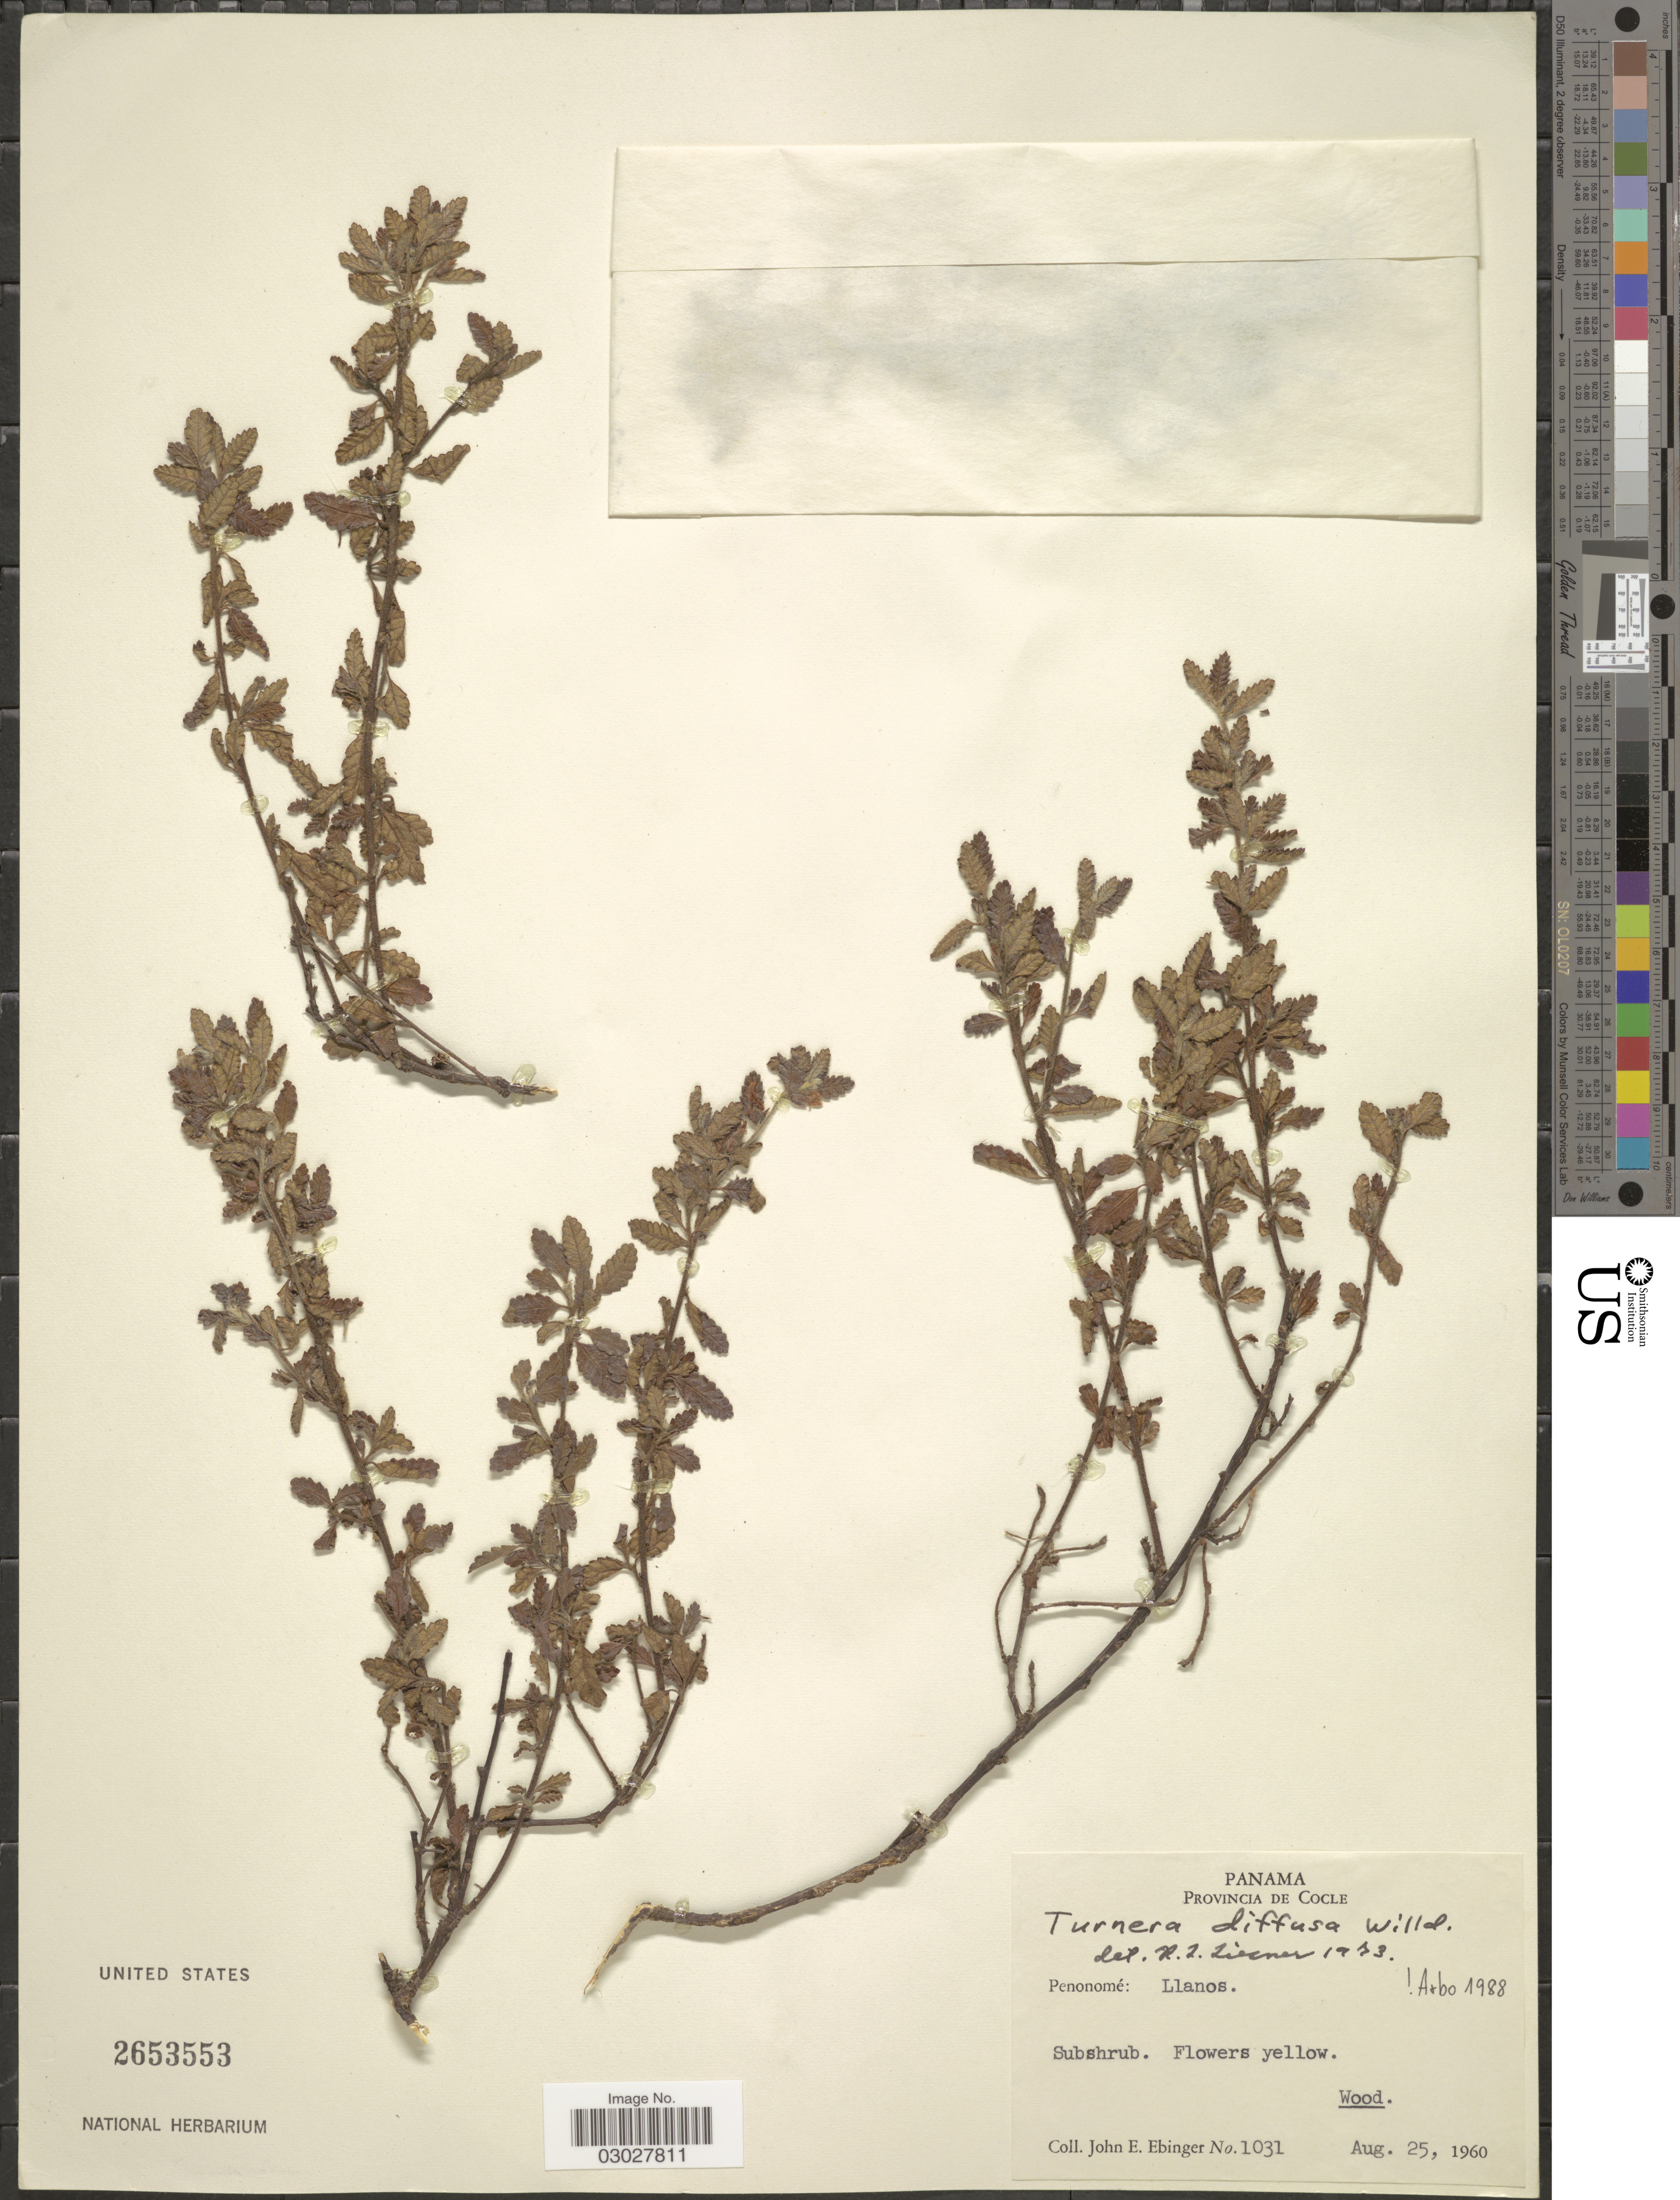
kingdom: Plantae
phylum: Tracheophyta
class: Magnoliopsida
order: Malpighiales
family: Turneraceae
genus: Turnera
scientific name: Turnera diffusa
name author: Willd. ex Schult.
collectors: J. Ebinger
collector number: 1031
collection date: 1960-08-25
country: Panama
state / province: Coclé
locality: Penonomé: Llanos.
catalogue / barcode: US 2653553